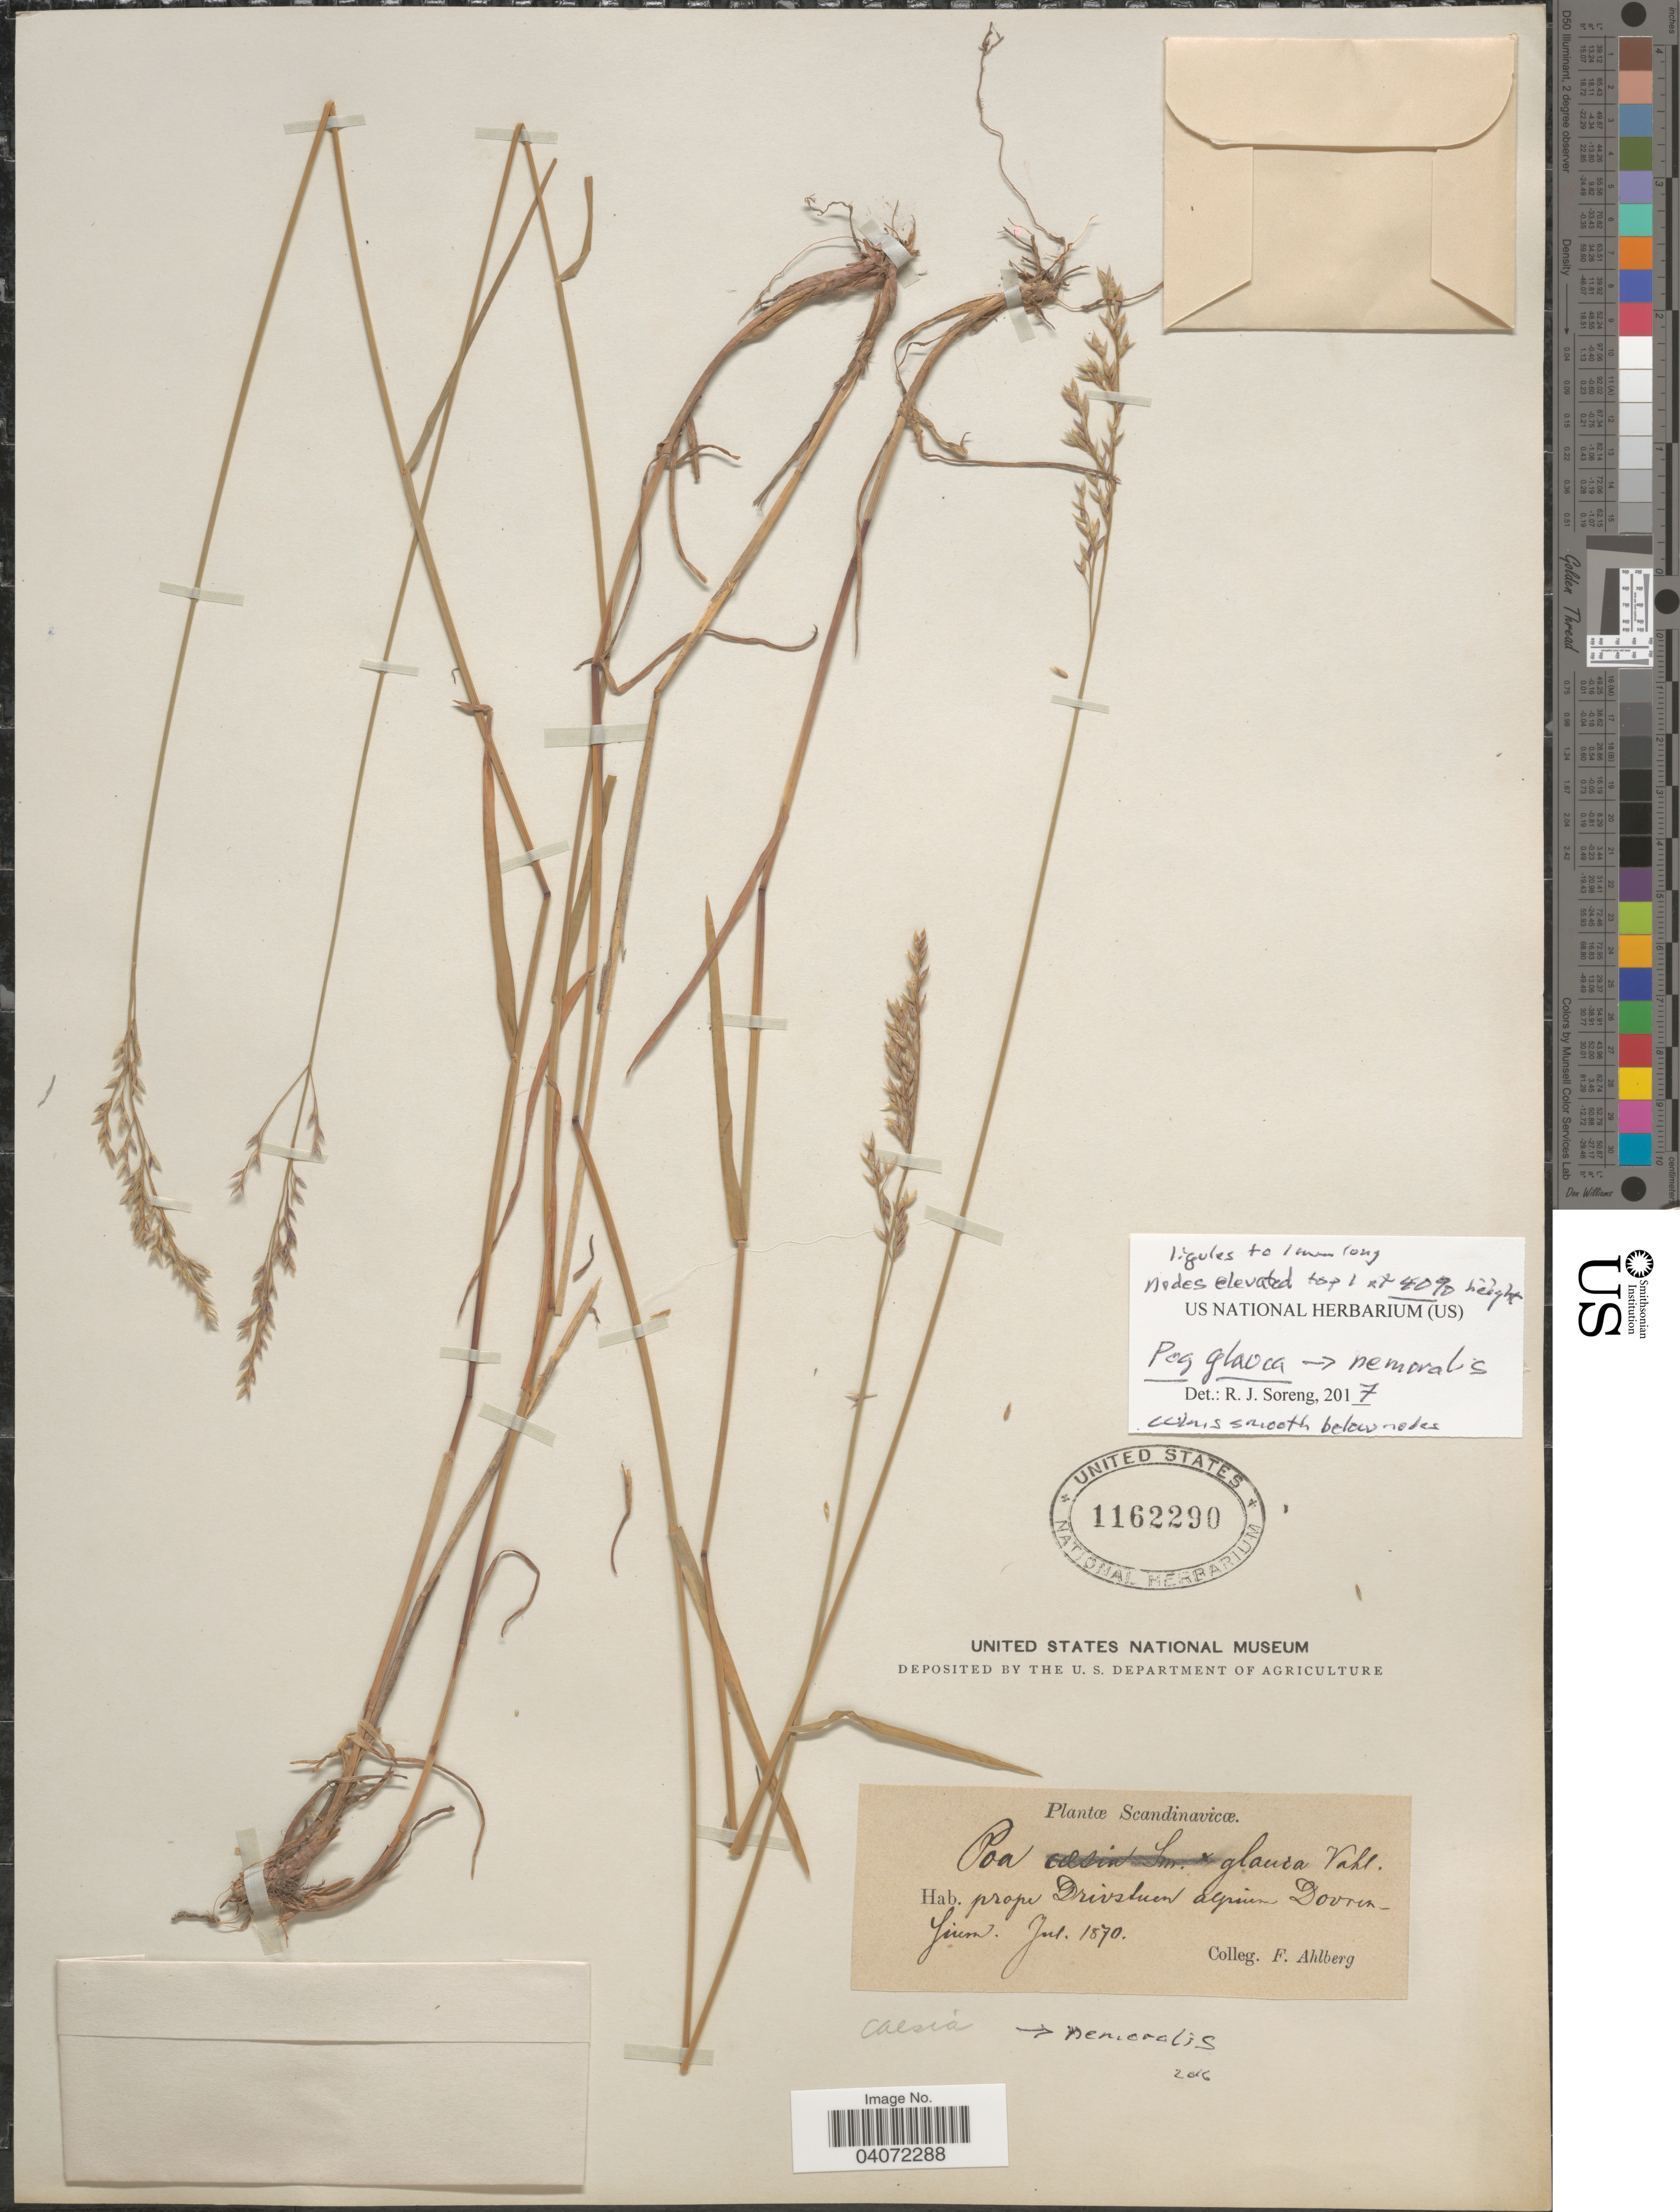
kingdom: Plantae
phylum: Tracheophyta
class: Liliopsida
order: Poales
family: Poaceae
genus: Poa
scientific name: Poa glauca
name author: Vahl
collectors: F. Ahlberg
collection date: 1870-06/1870-07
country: Norway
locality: Scandinacicæ. prope Drivtuen alpium Dovren.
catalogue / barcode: US 1162290